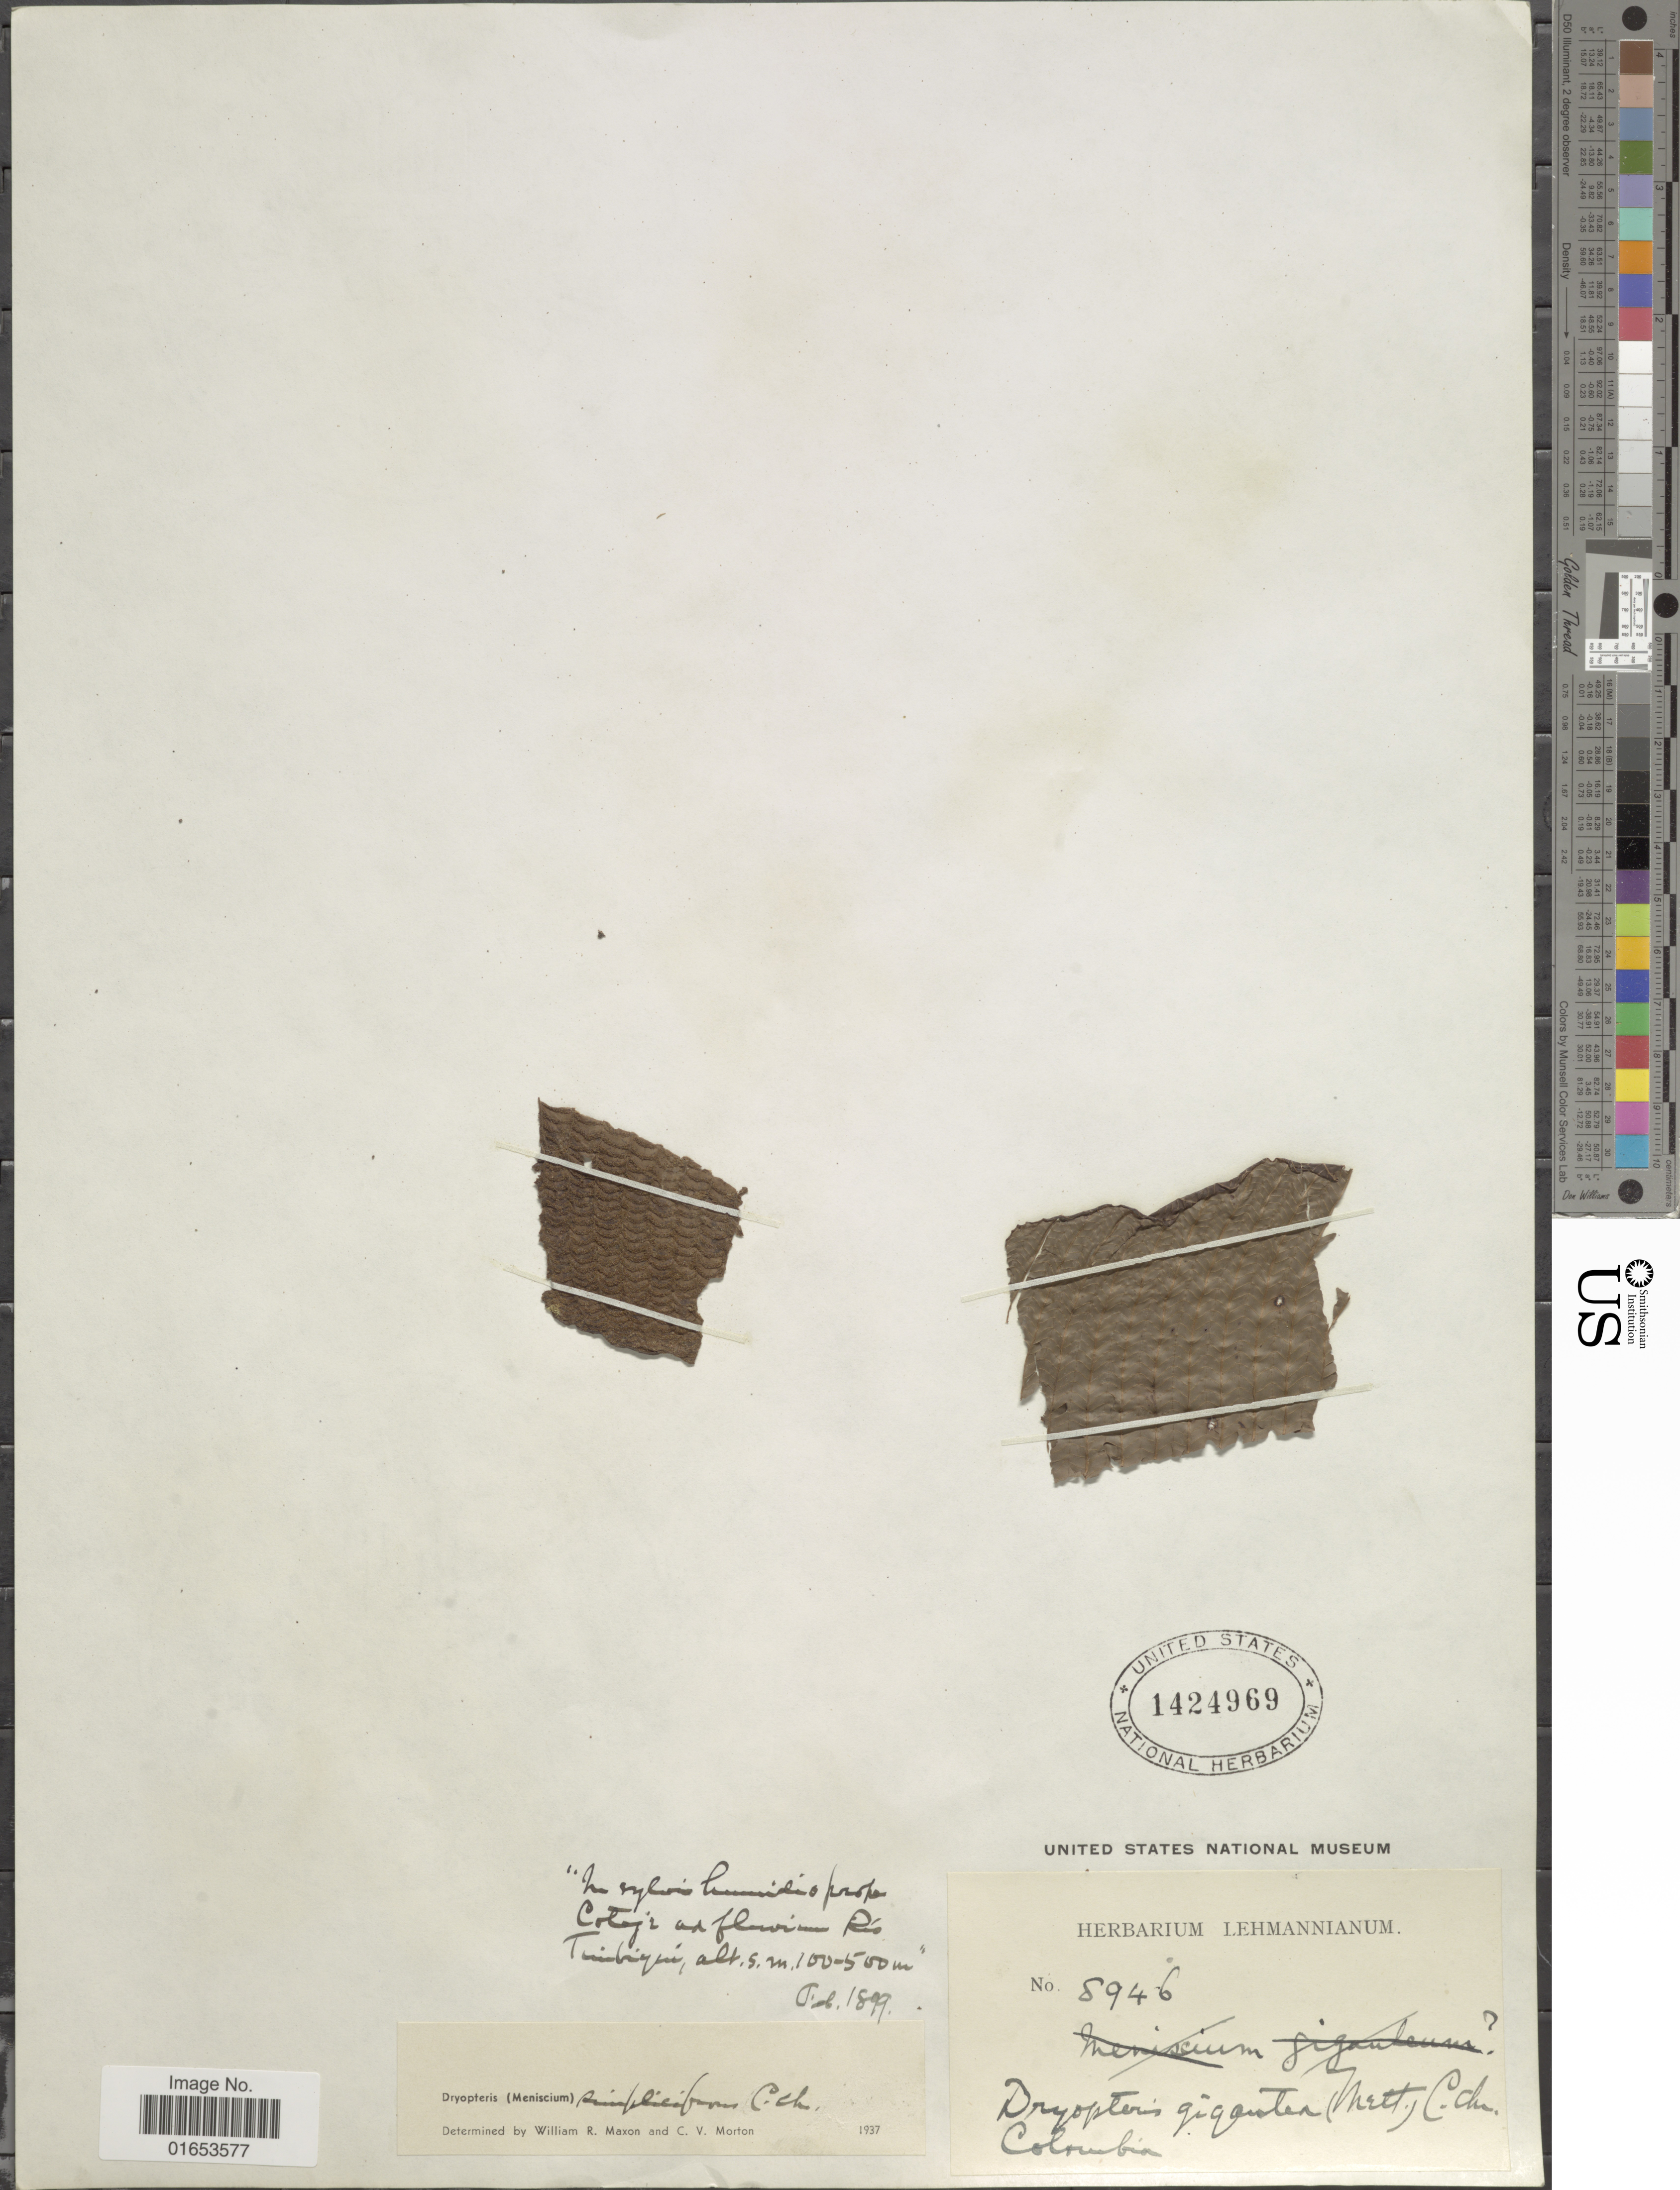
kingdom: Plantae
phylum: Tracheophyta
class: Polypodiopsida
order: Polypodiales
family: Thelypteridaceae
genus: Meniscium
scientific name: Meniscium giganteum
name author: Mett.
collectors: ex herb. Lehmannianum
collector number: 8946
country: Colombia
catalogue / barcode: US 1424969